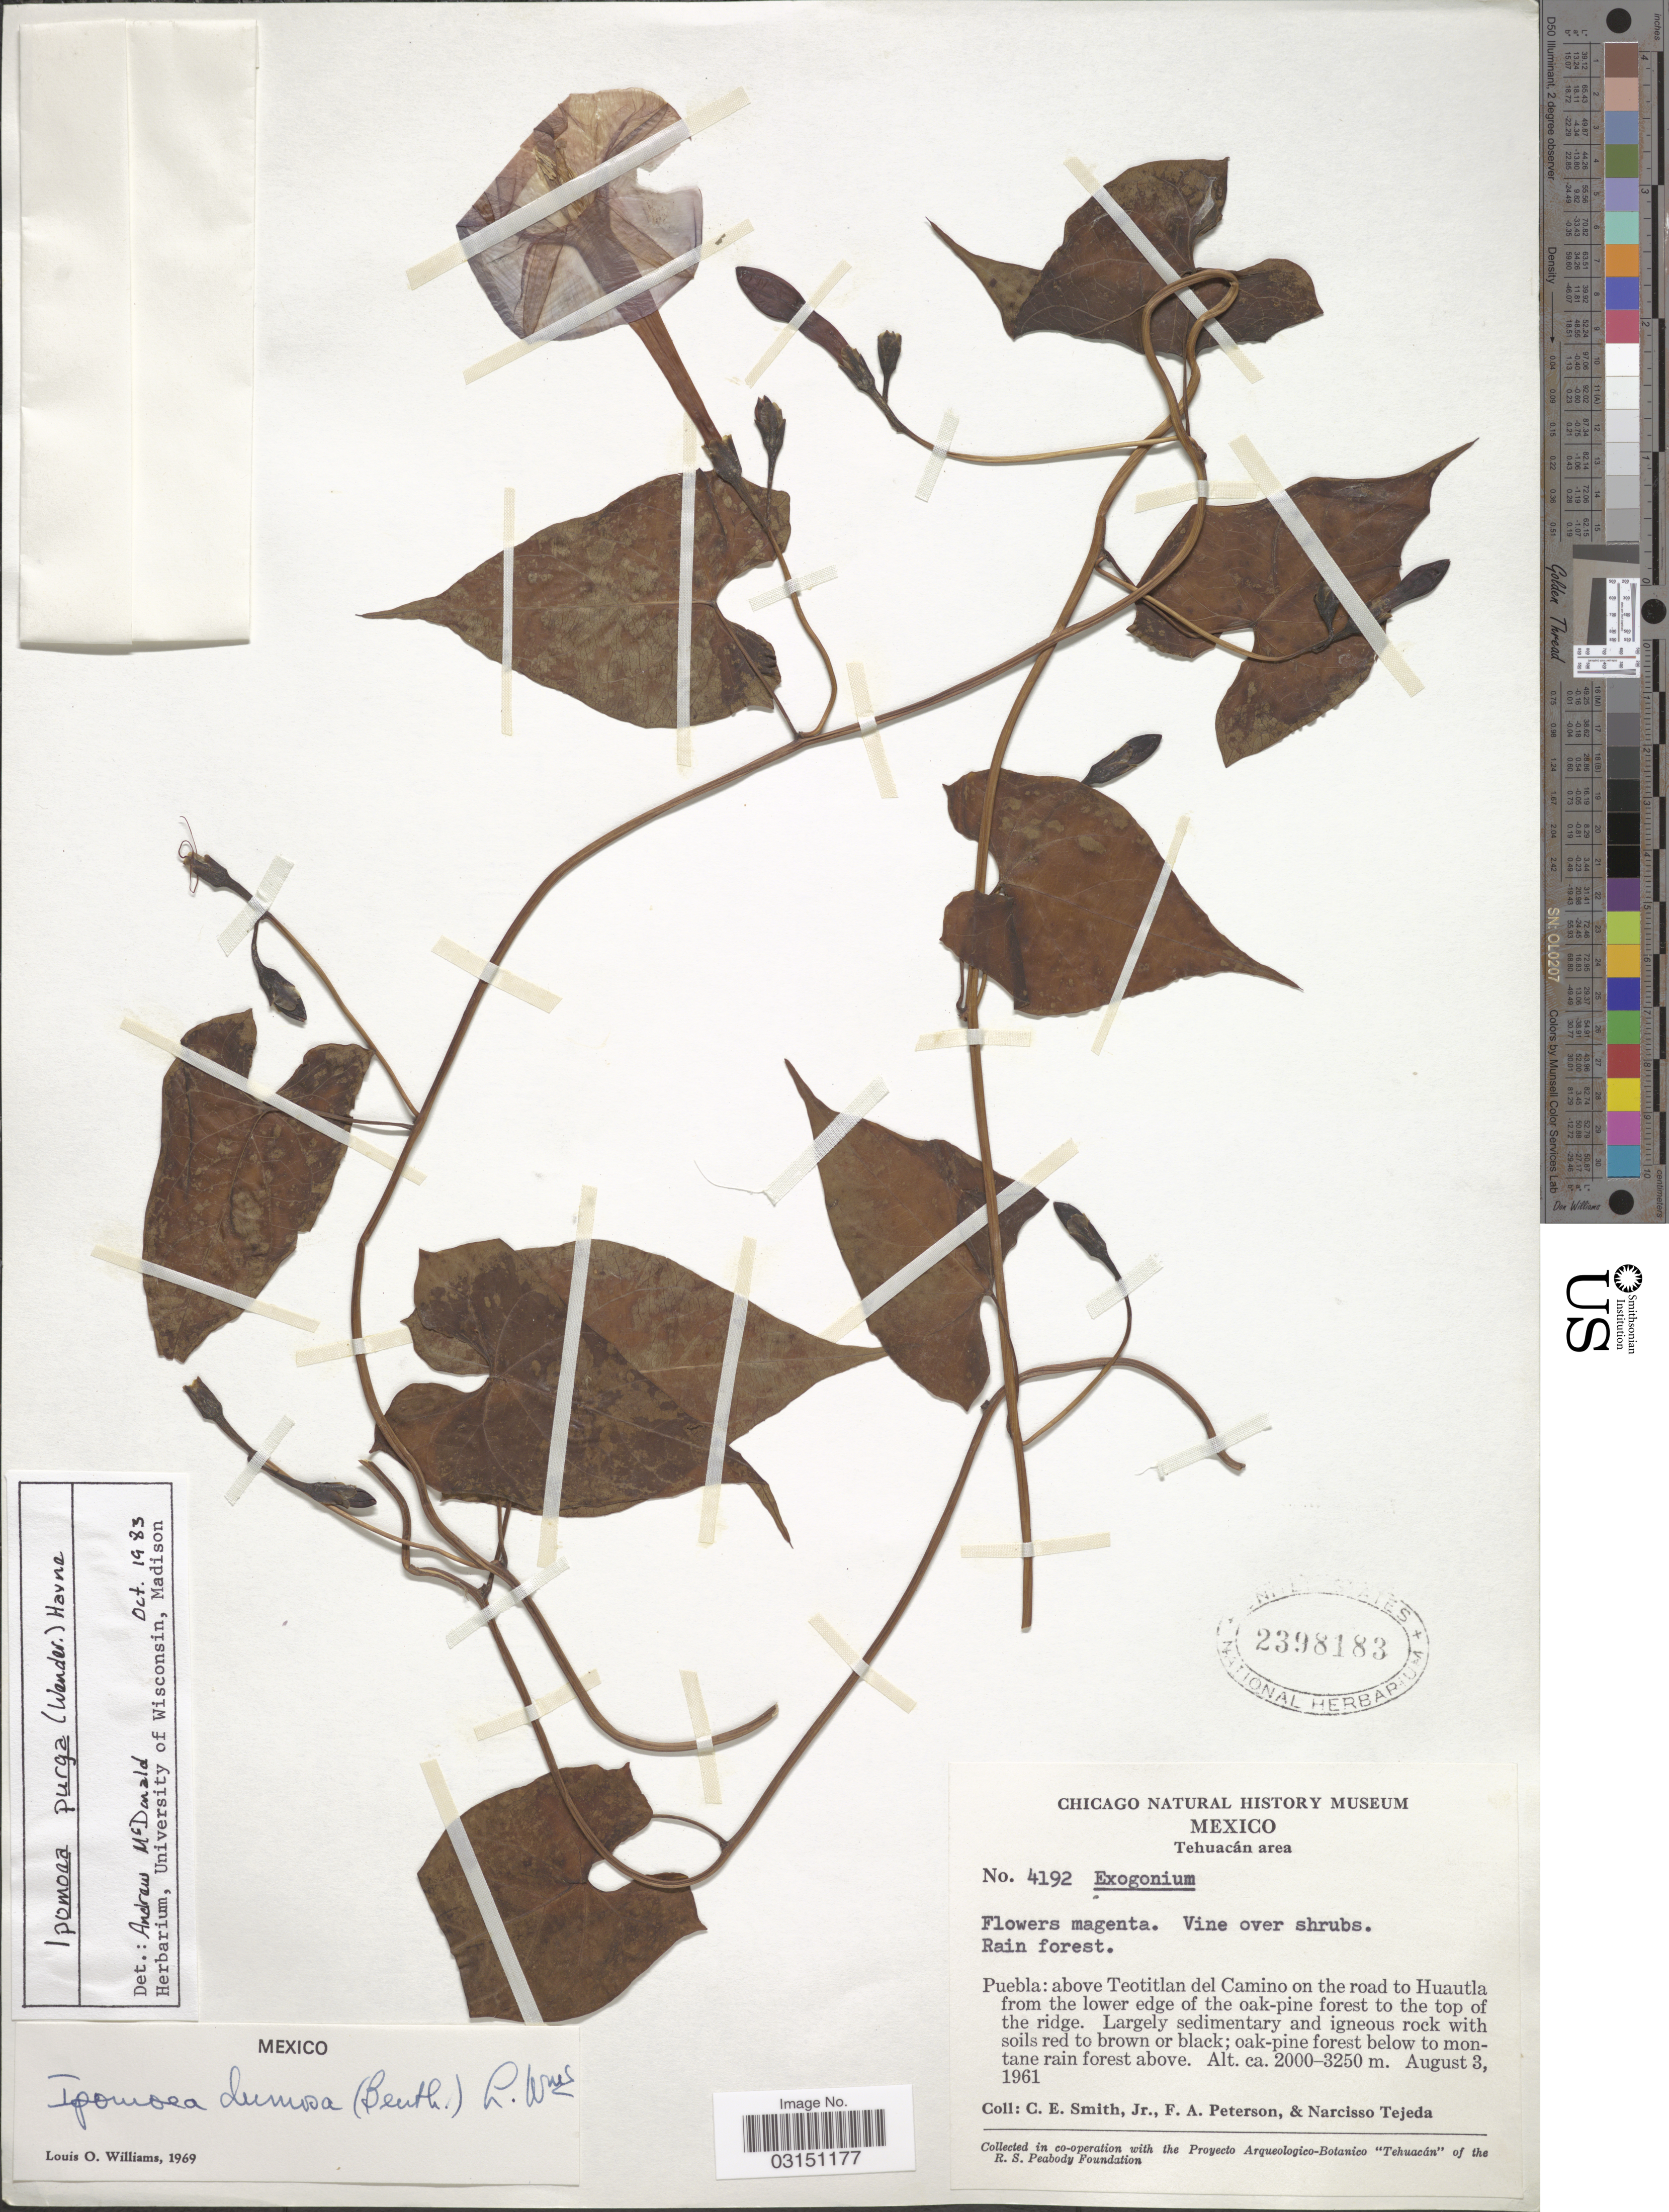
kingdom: Plantae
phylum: Tracheophyta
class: Magnoliopsida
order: Solanales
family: Convolvulaceae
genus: Ipomoea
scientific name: Ipomoea purga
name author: (Wender.) Hayne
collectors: C. E. Smith Jr., F. A. Peterson & N. Tejeda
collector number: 4192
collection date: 1961-08-03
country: Mexico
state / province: Puebla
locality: Tehuacán area, Puebla: above Teotitlan del Camino on the road to Huautla from the lower edge of the oak-pine forest to the top of the ridge.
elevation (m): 2000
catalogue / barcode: US 2398183